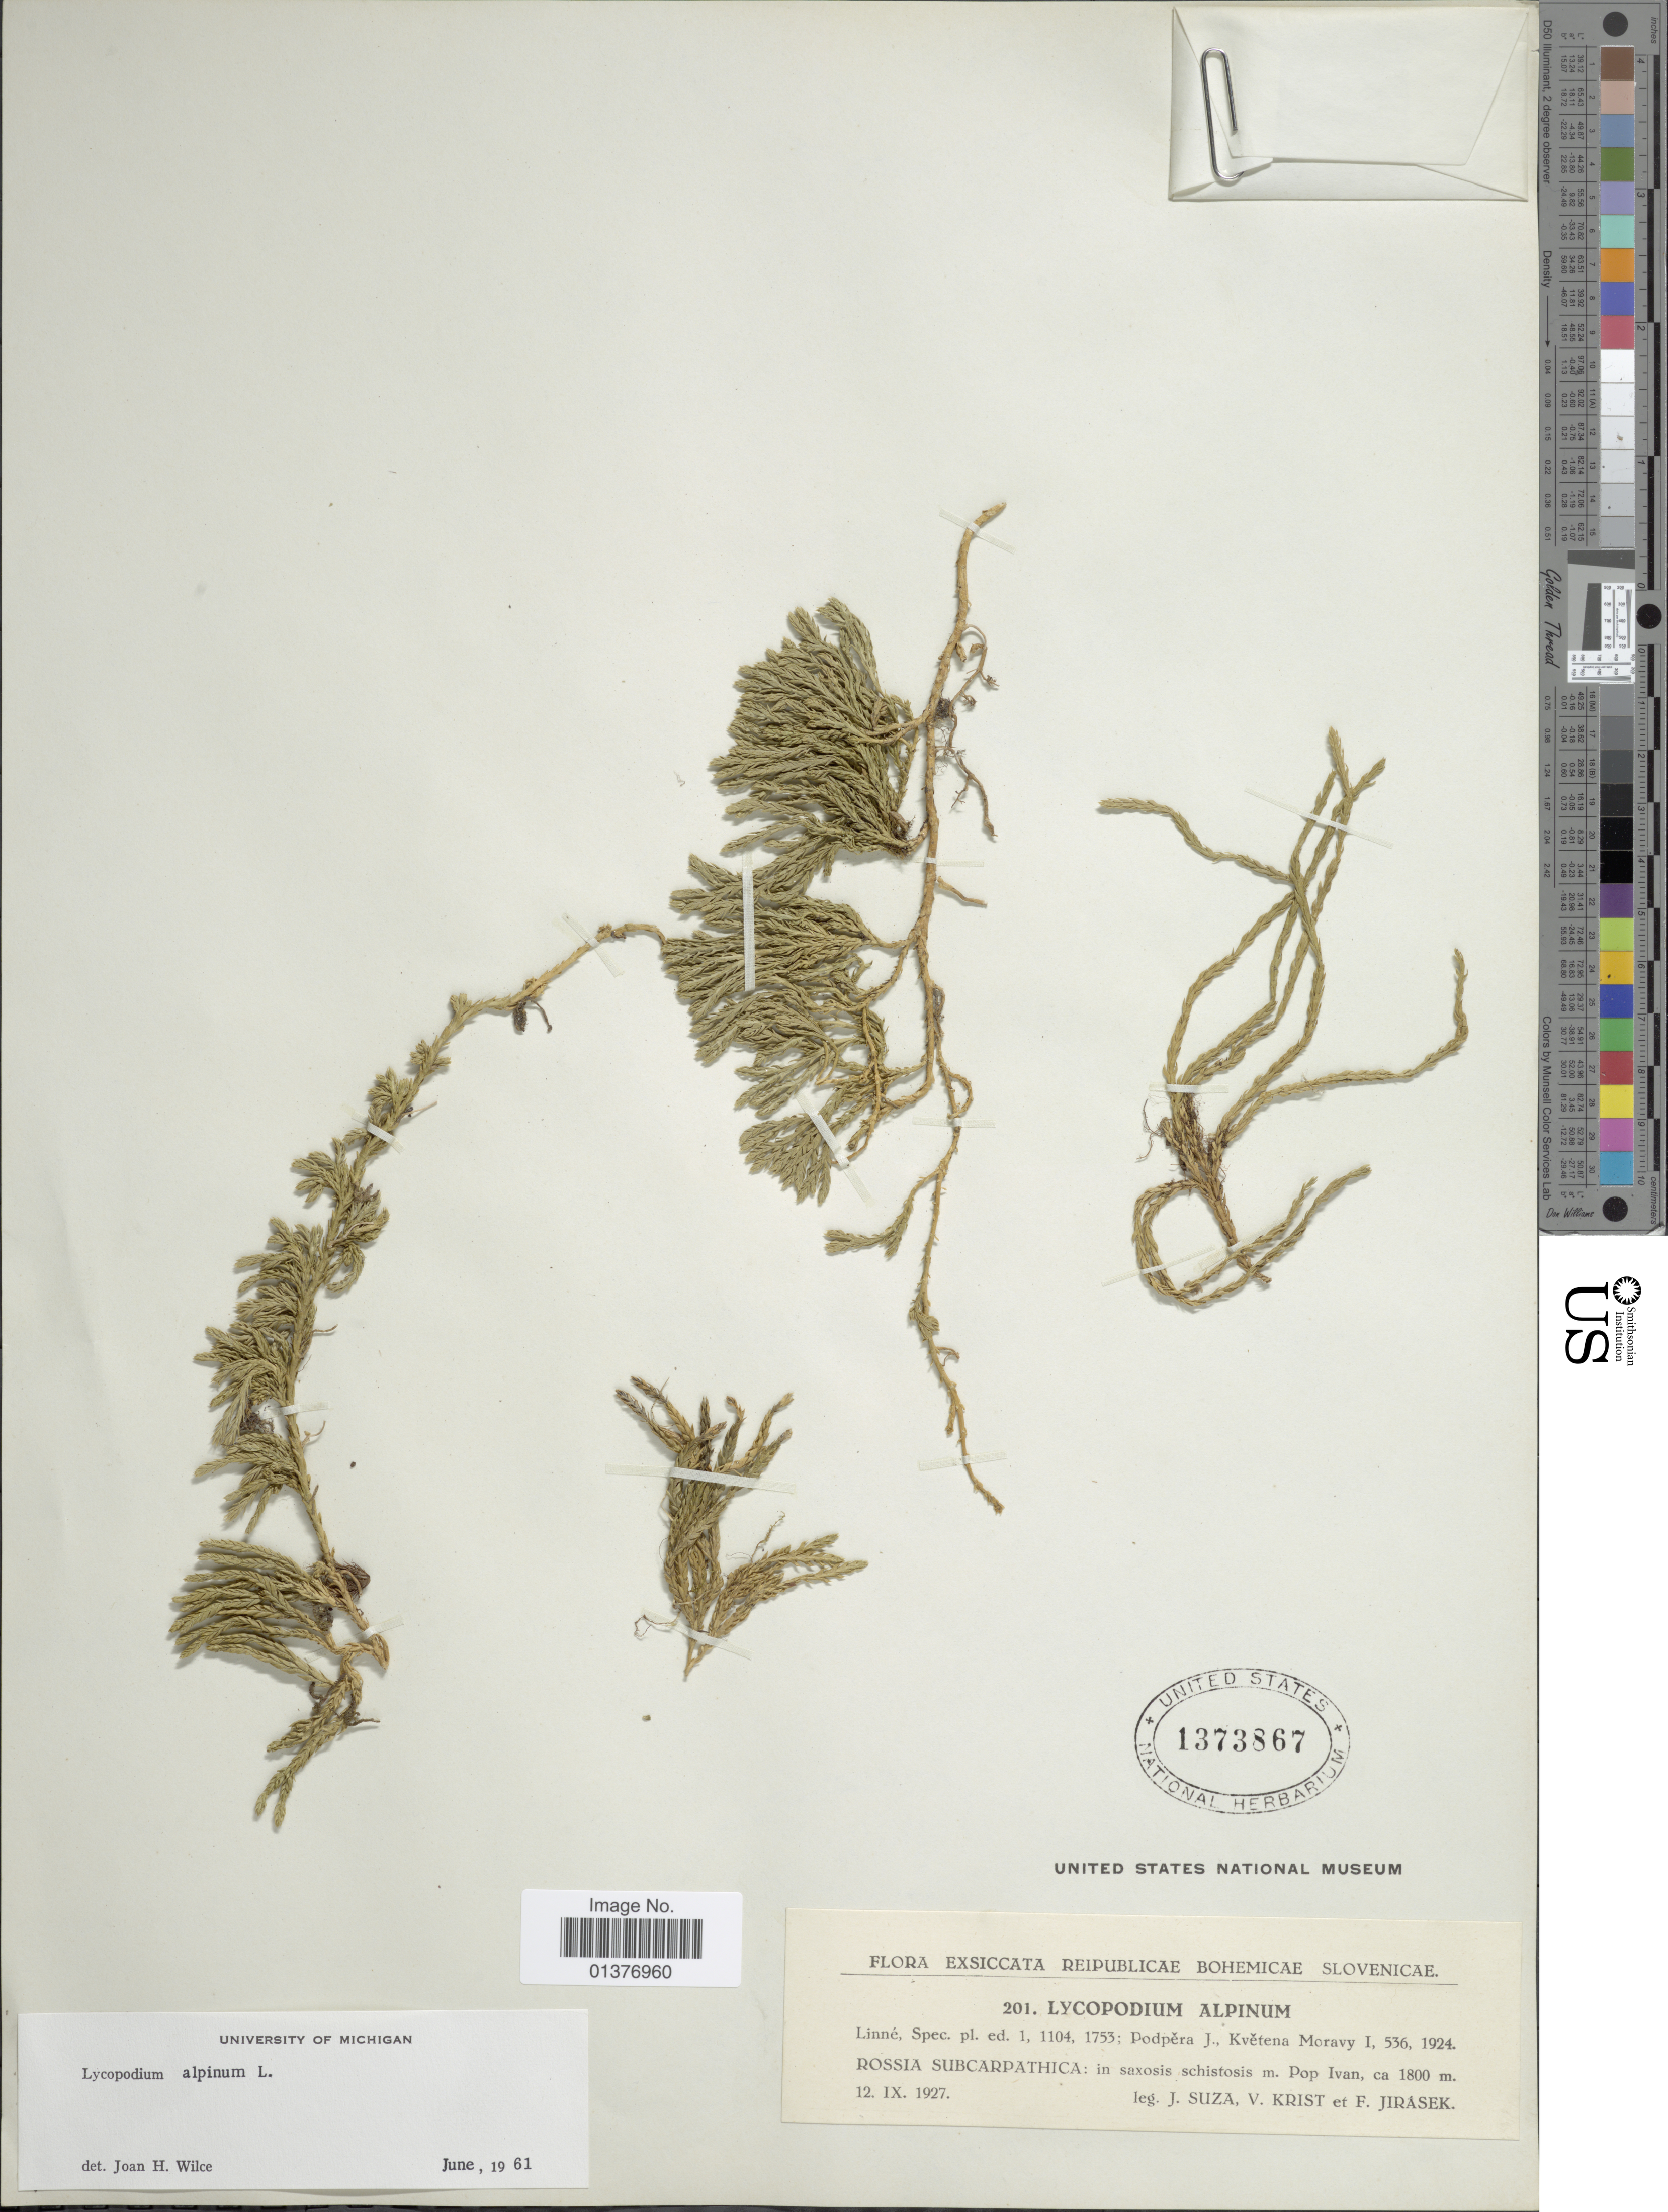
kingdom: Plantae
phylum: Tracheophyta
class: Lycopodiopsida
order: Lycopodiales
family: Lycopodiaceae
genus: Diphasiastrum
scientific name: Diphasiastrum alpinum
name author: (L.) Holub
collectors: J. Suza, V. Krist & F. Jirasek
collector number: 201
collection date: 1927-09-12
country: Russian Federation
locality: Rossia Subcarpathica: in saxosis schistosis m. Pop Ivan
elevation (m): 1800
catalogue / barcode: US 1373867